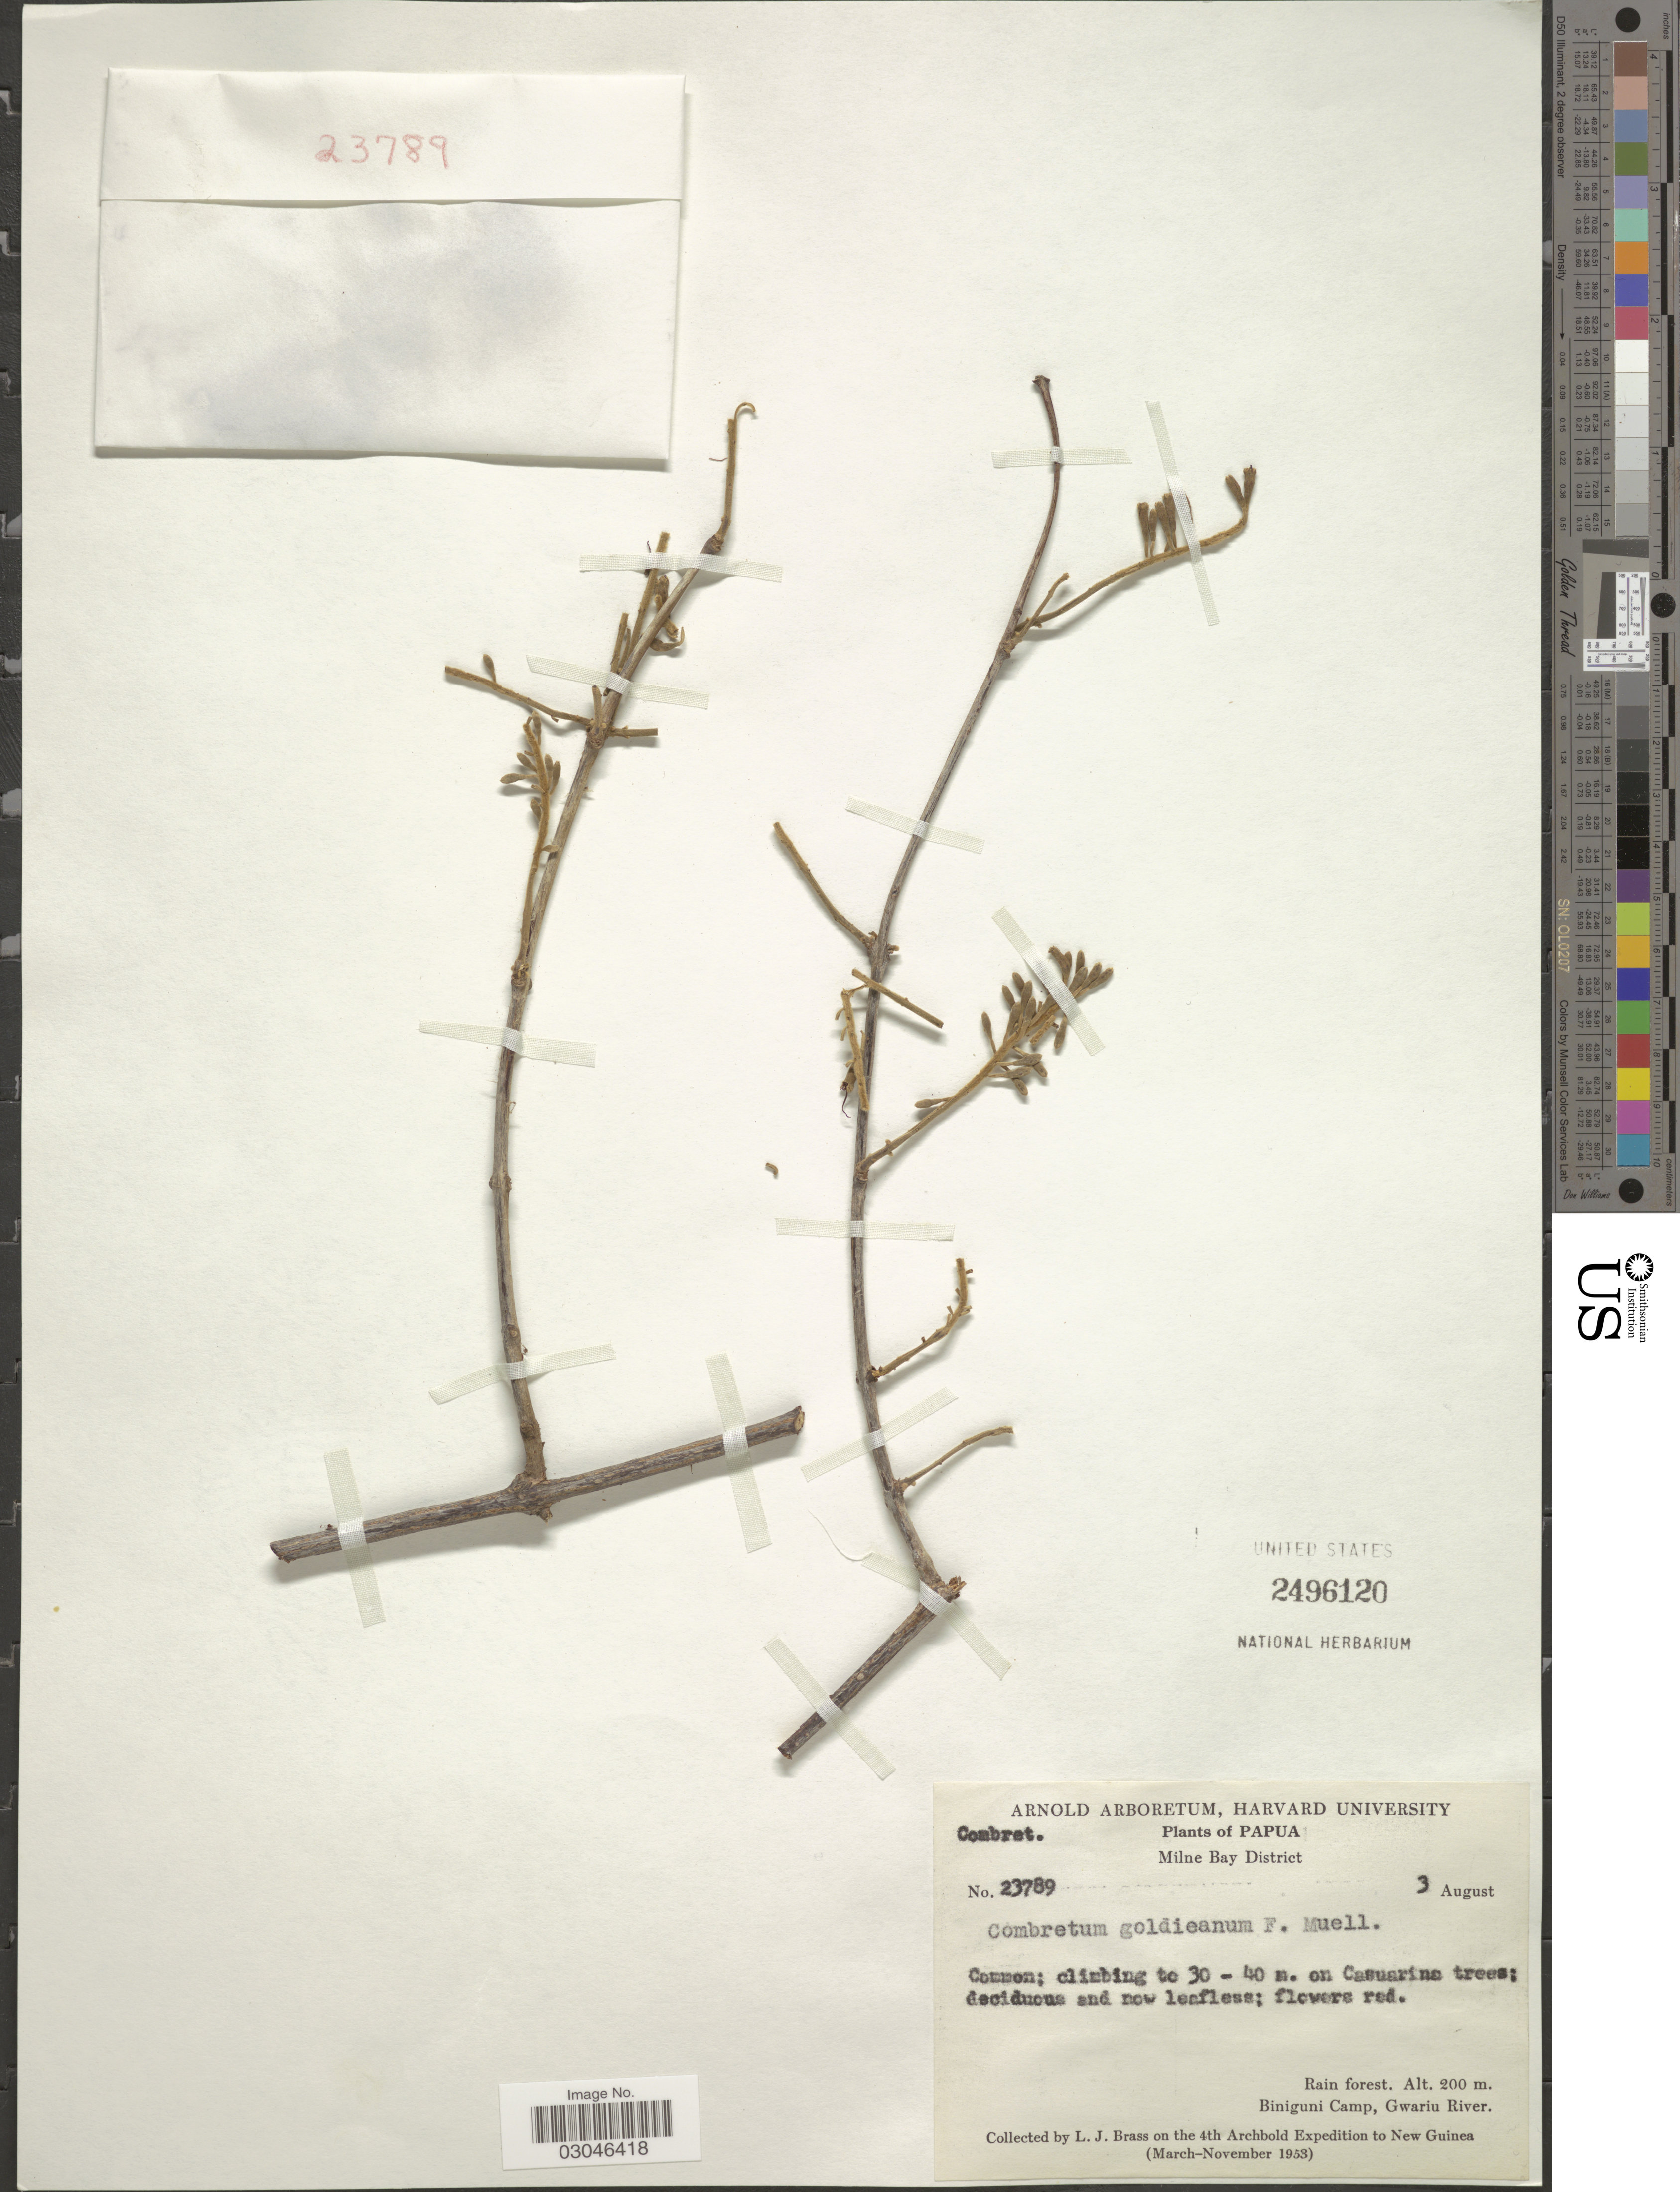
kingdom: Plantae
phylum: Tracheophyta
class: Magnoliopsida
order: Myrtales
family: Combretaceae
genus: Combretum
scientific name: Combretum goldieanum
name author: F. Muell.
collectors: L. J. Brass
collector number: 23789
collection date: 1953-08-03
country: Papua New Guinea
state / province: Milne Bay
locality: Papua. Biniguni Camp, Gwariu River. New Guinea.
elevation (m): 200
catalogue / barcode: US 2496120